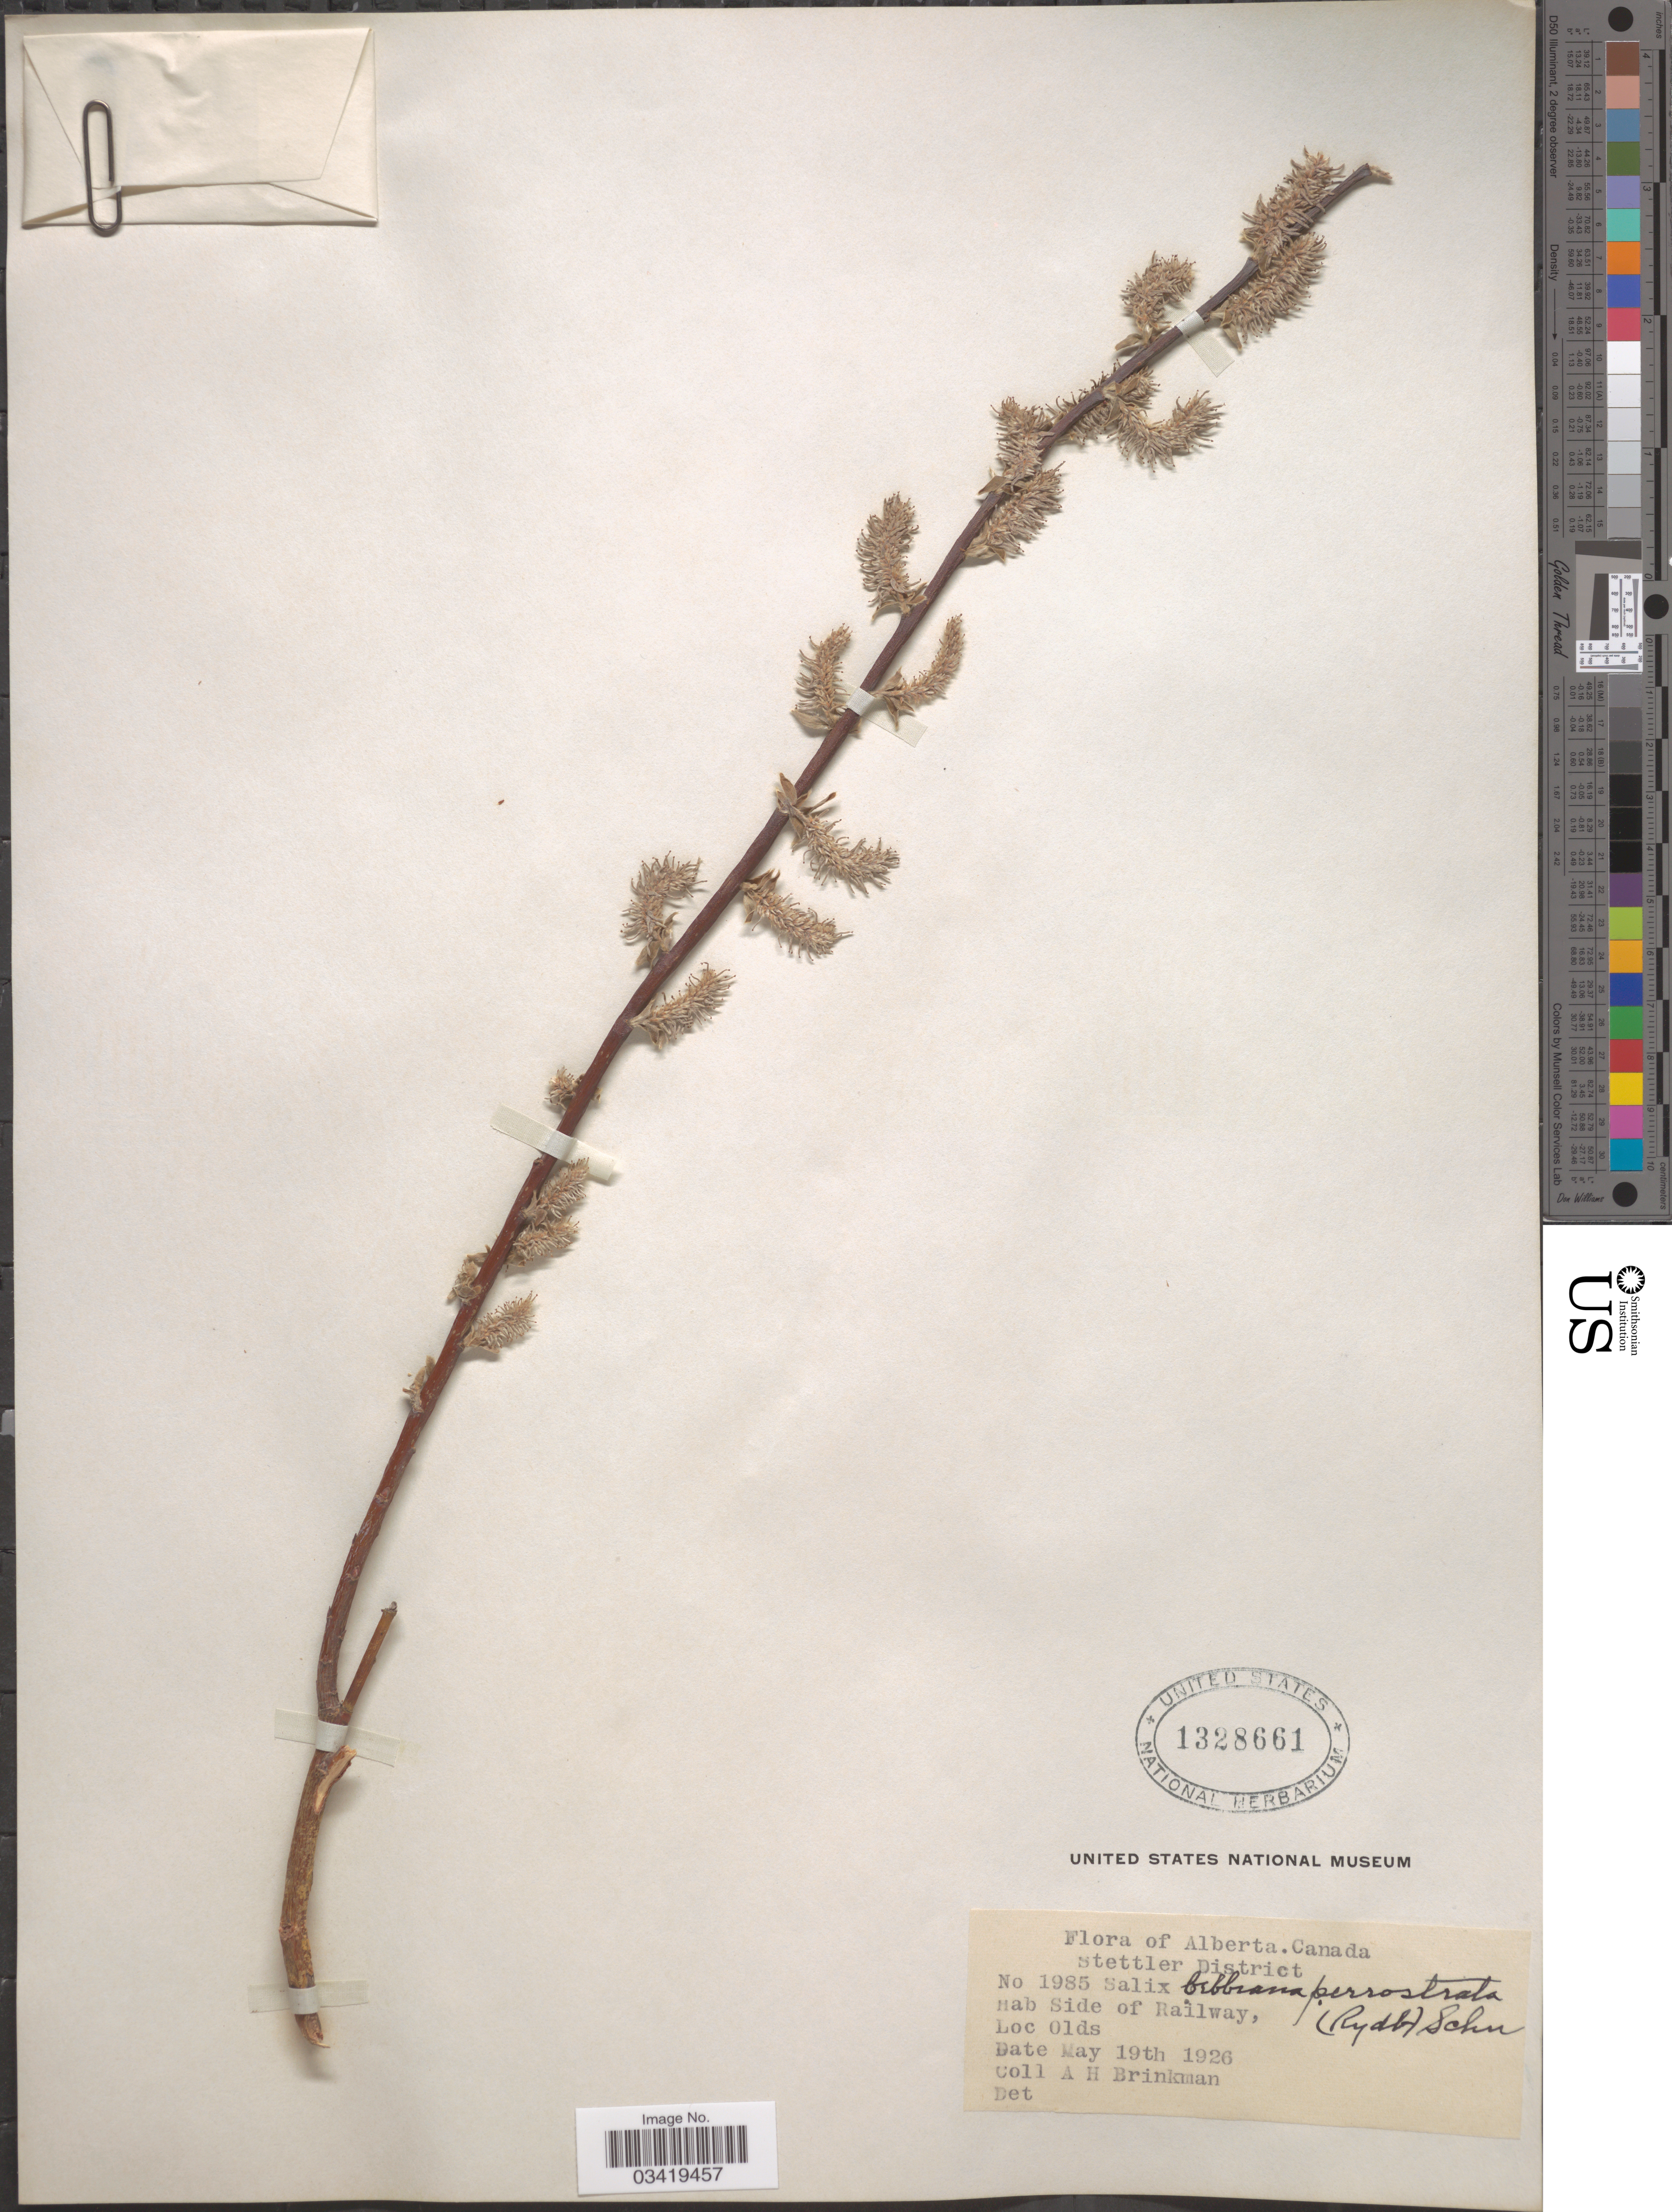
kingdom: Plantae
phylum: Tracheophyta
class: Magnoliopsida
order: Malpighiales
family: Salicaceae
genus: Salix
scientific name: Salix bebbiana var. perrostrata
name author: Sarg.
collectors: A. Brinkman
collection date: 1926-05-19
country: Canada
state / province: Alberta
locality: Stettler District. Side of Railway. Olds.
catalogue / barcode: US 1328661